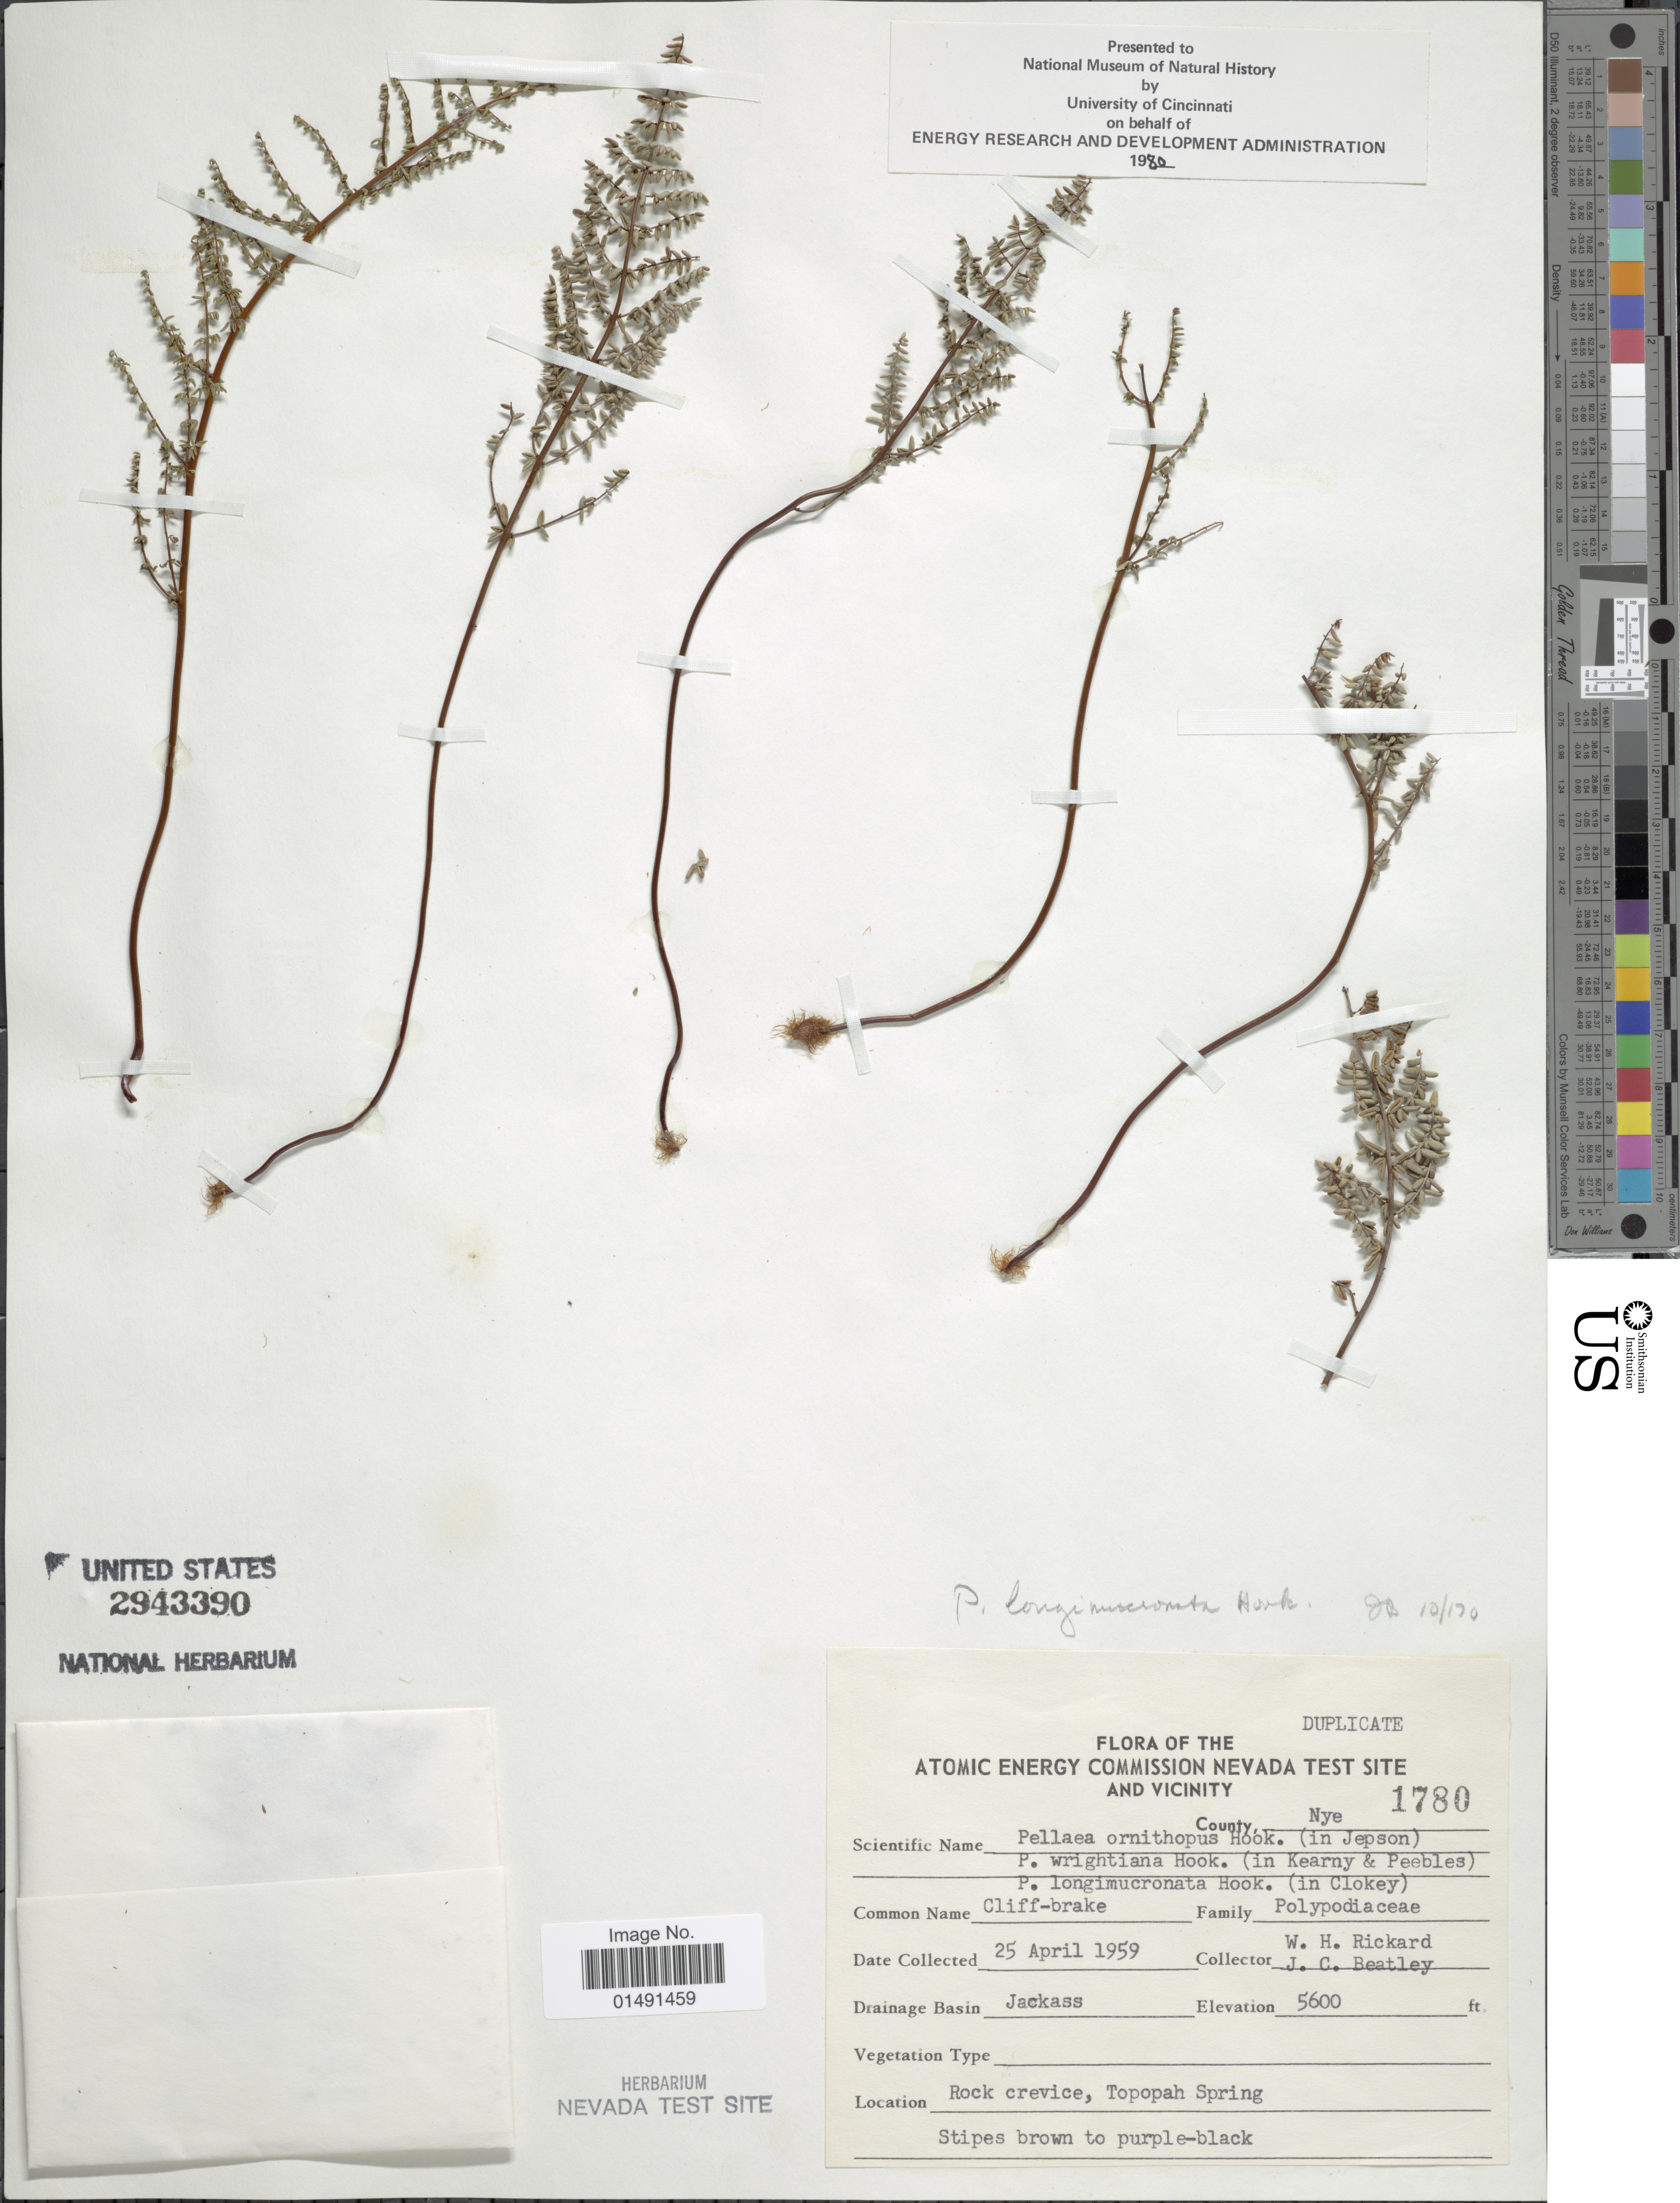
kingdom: Plantae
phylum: Tracheophyta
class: Polypodiopsida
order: Polypodiales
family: Pteridaceae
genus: Pellaea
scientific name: Pellaea mucronata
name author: (D.C. Eaton) D.C. Eaton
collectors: W. Richard & J. C. Beatley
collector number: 1780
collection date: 1959-04-25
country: United States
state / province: Nevada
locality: Atomic Energy Commission Nevada Test Site and vicinity, Nye, Rock crevice, Topopah Springs, Drainage Jackass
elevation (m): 1707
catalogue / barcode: US 2943390